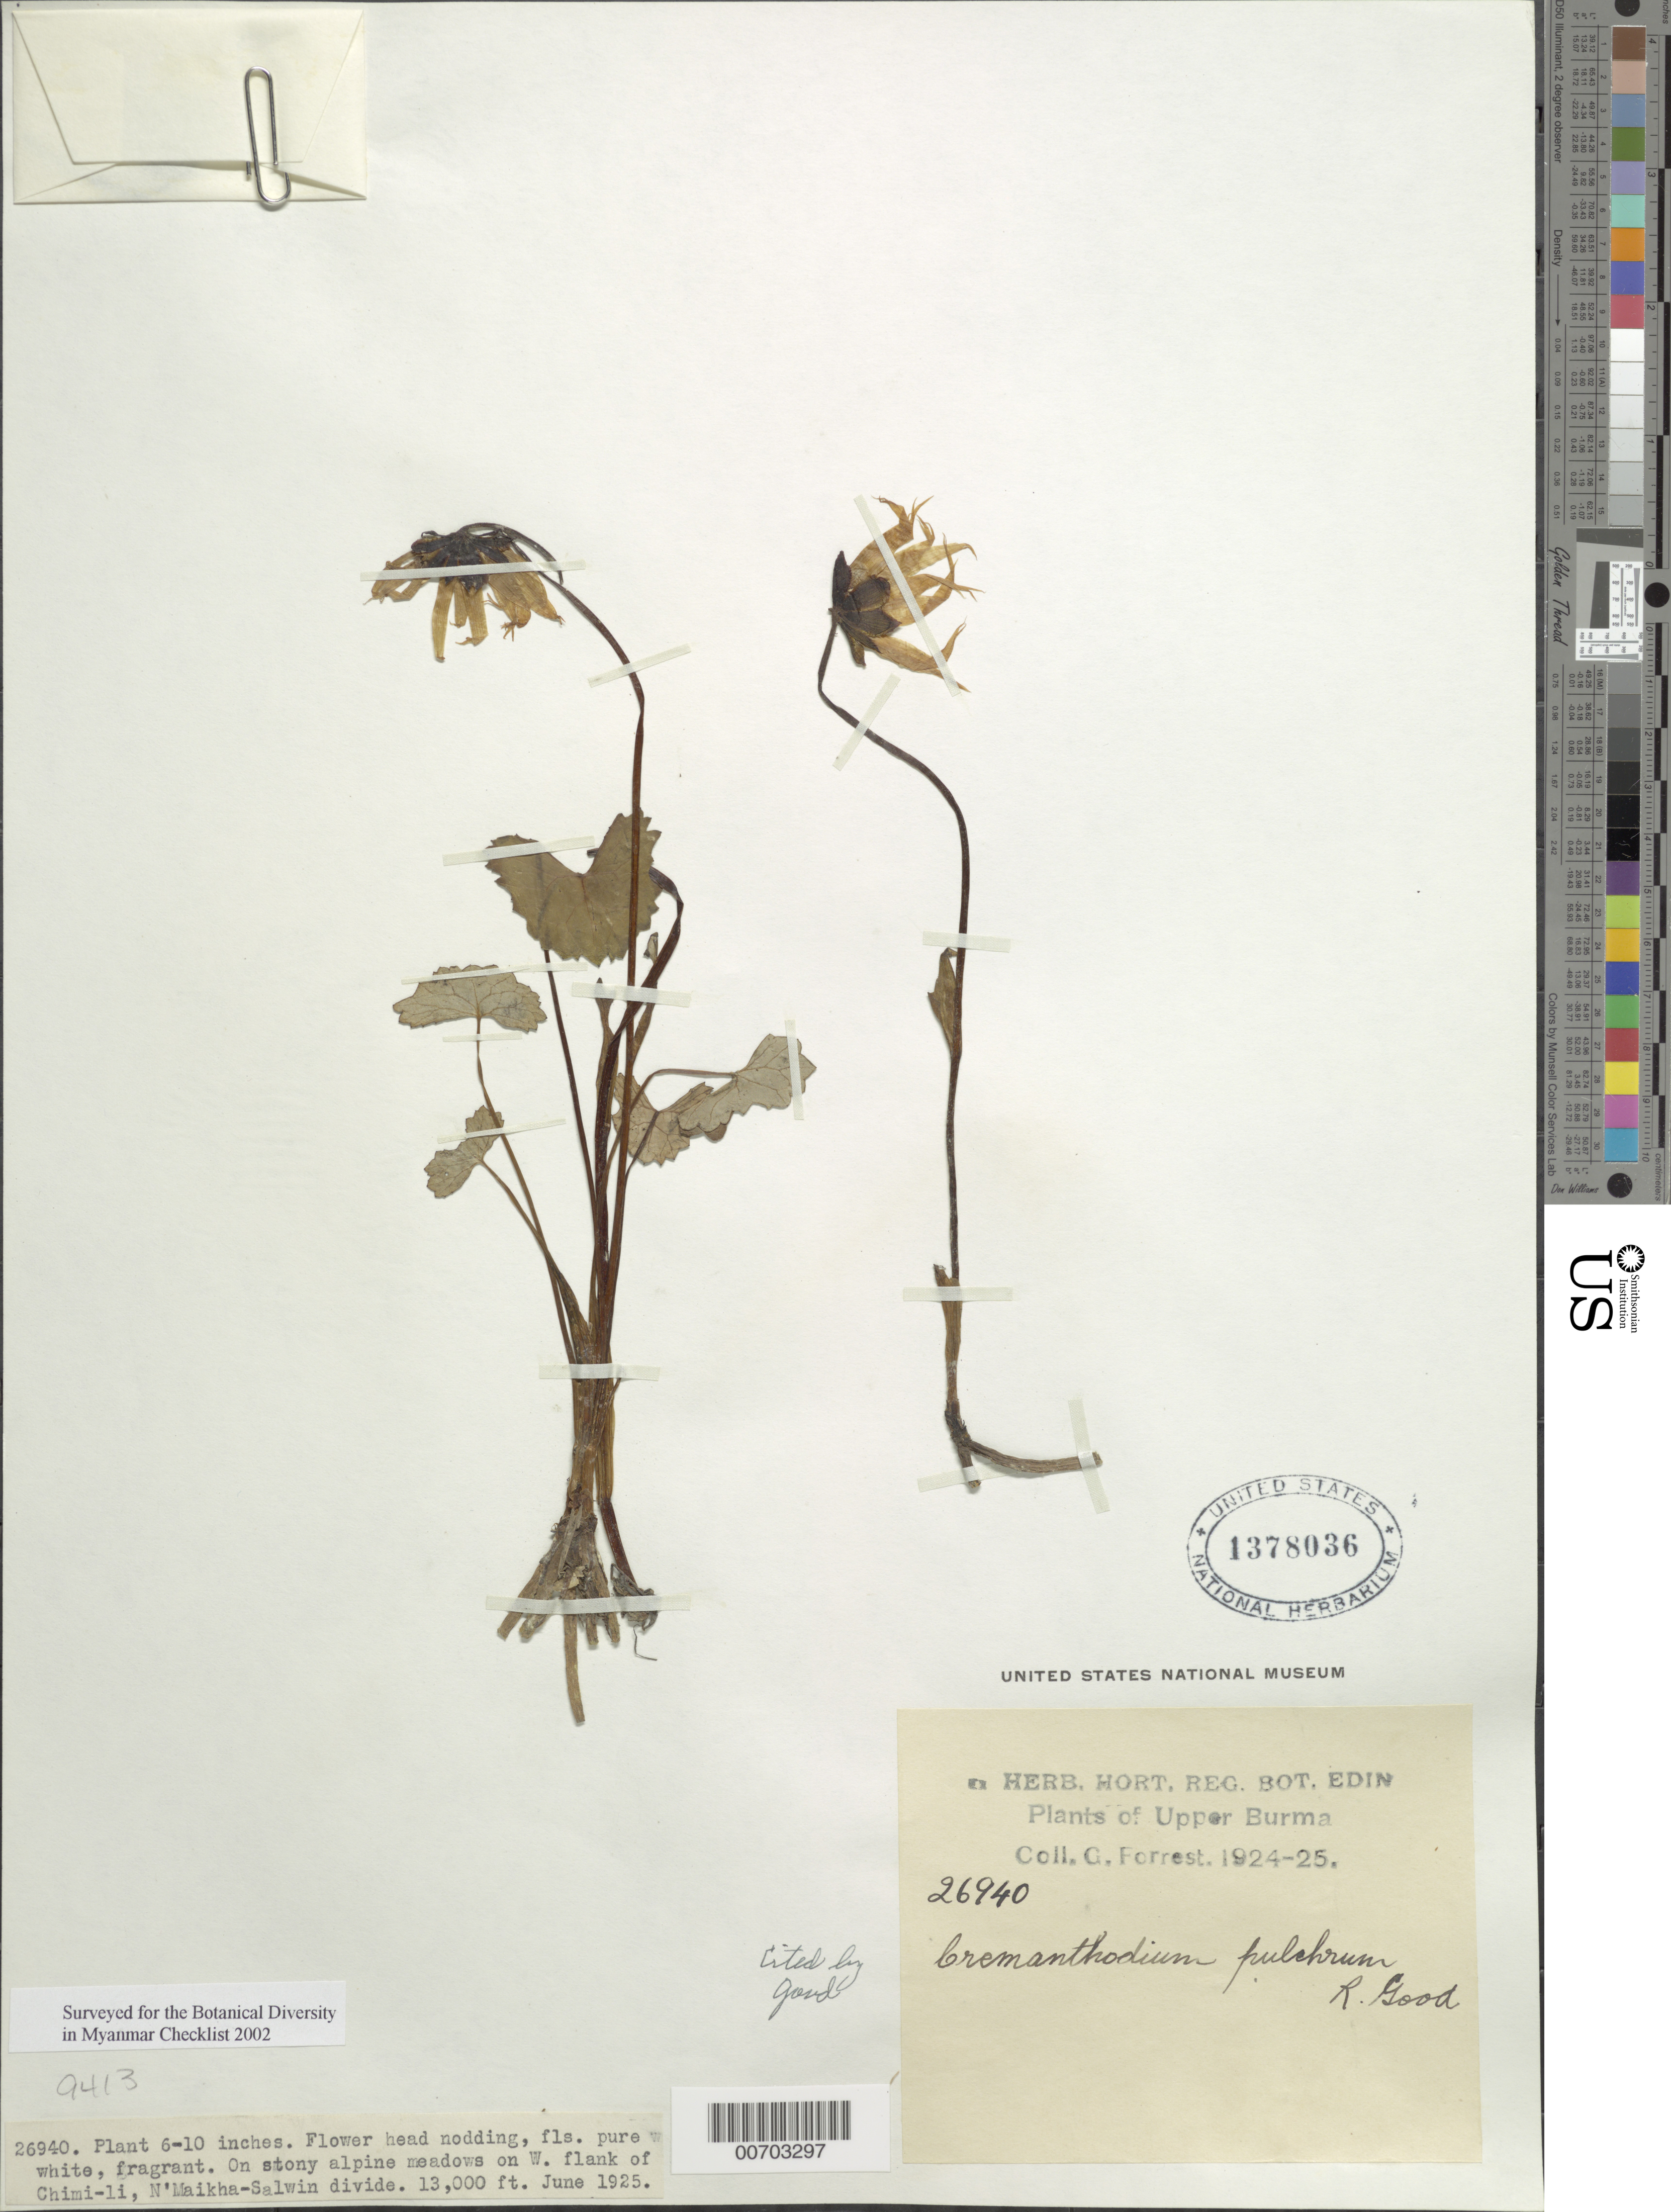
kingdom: Plantae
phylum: Tracheophyta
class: Magnoliopsida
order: Asterales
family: Asteraceae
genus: Cremanthodium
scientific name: Cremanthodium pulchrum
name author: R.D. Good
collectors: G. Forrest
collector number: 26940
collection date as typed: Jun 1925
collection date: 1925-06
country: Myanmar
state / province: Kachin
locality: N'Maikha-Salwin Divide, Chimi-li, W flank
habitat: Stony alpine meadows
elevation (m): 3962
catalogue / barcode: US 1378036